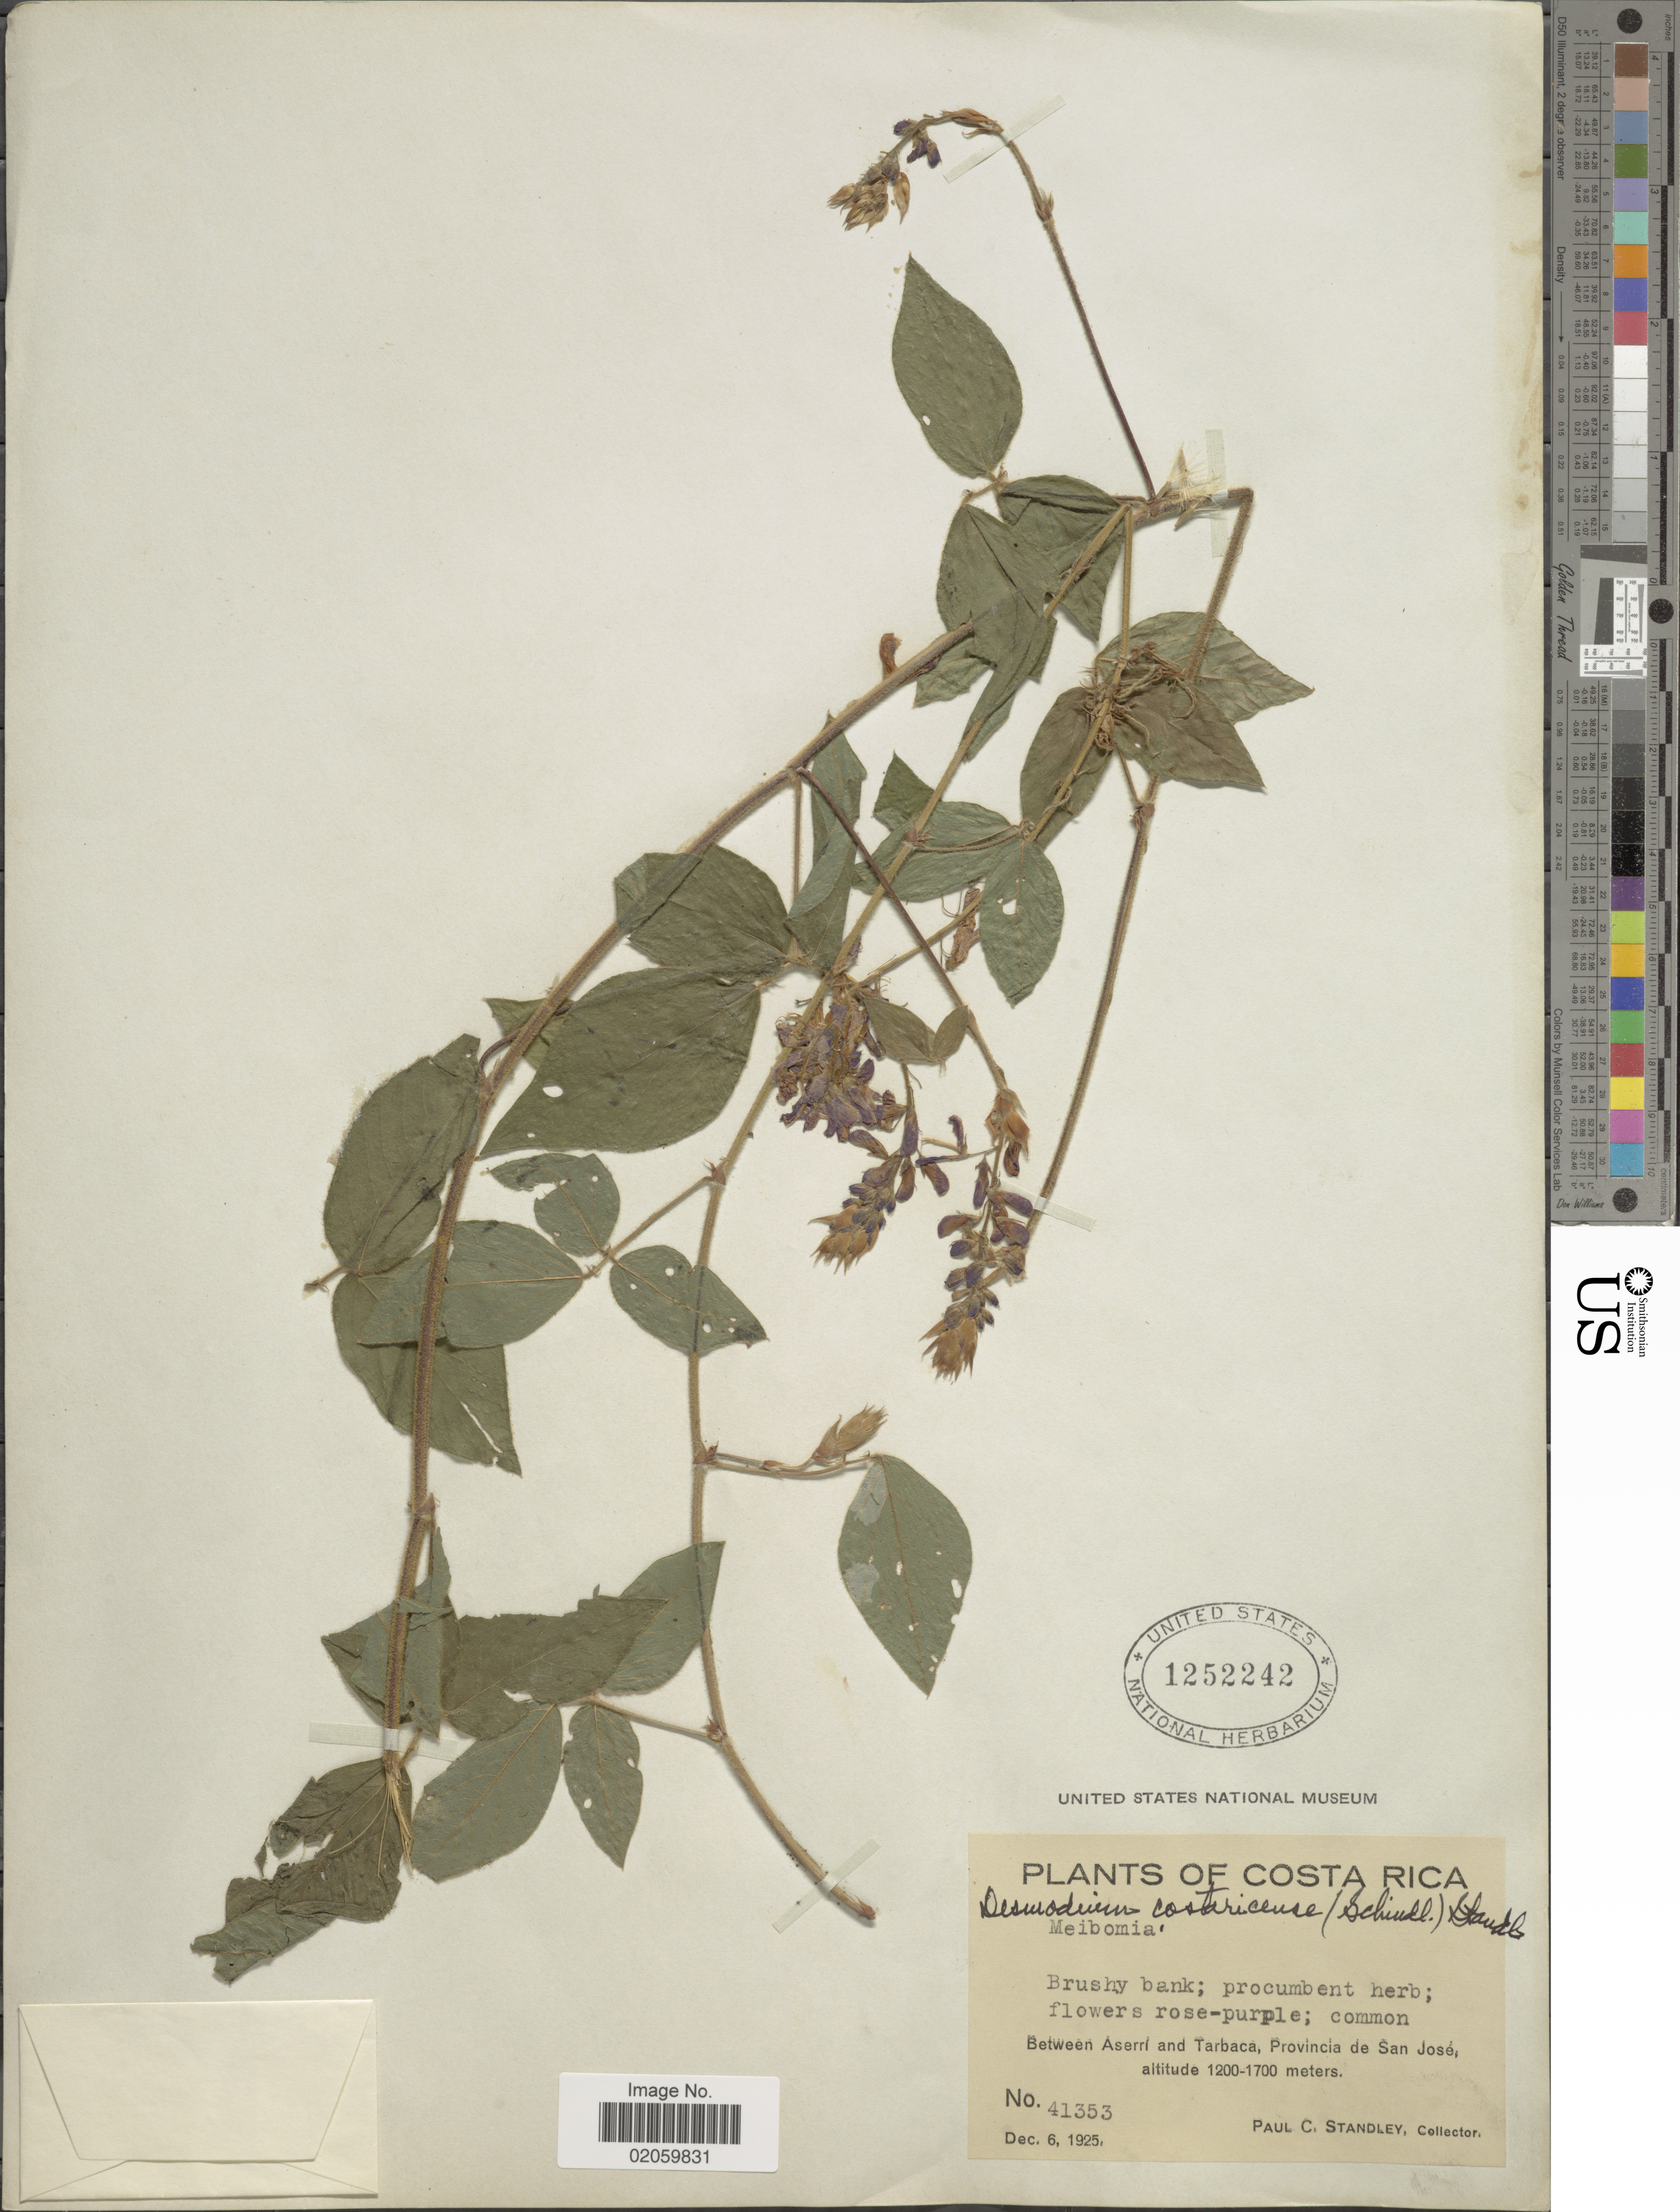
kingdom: Plantae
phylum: Tracheophyta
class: Magnoliopsida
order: Fabales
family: Fabaceae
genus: Desmodium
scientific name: Desmodium maxonii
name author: (Standl.) Standl.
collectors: P. C. Standley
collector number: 41353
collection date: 1925-12-06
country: Costa Rica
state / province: San José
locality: Between Aerri and Tarbaca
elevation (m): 1200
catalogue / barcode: US 1252242